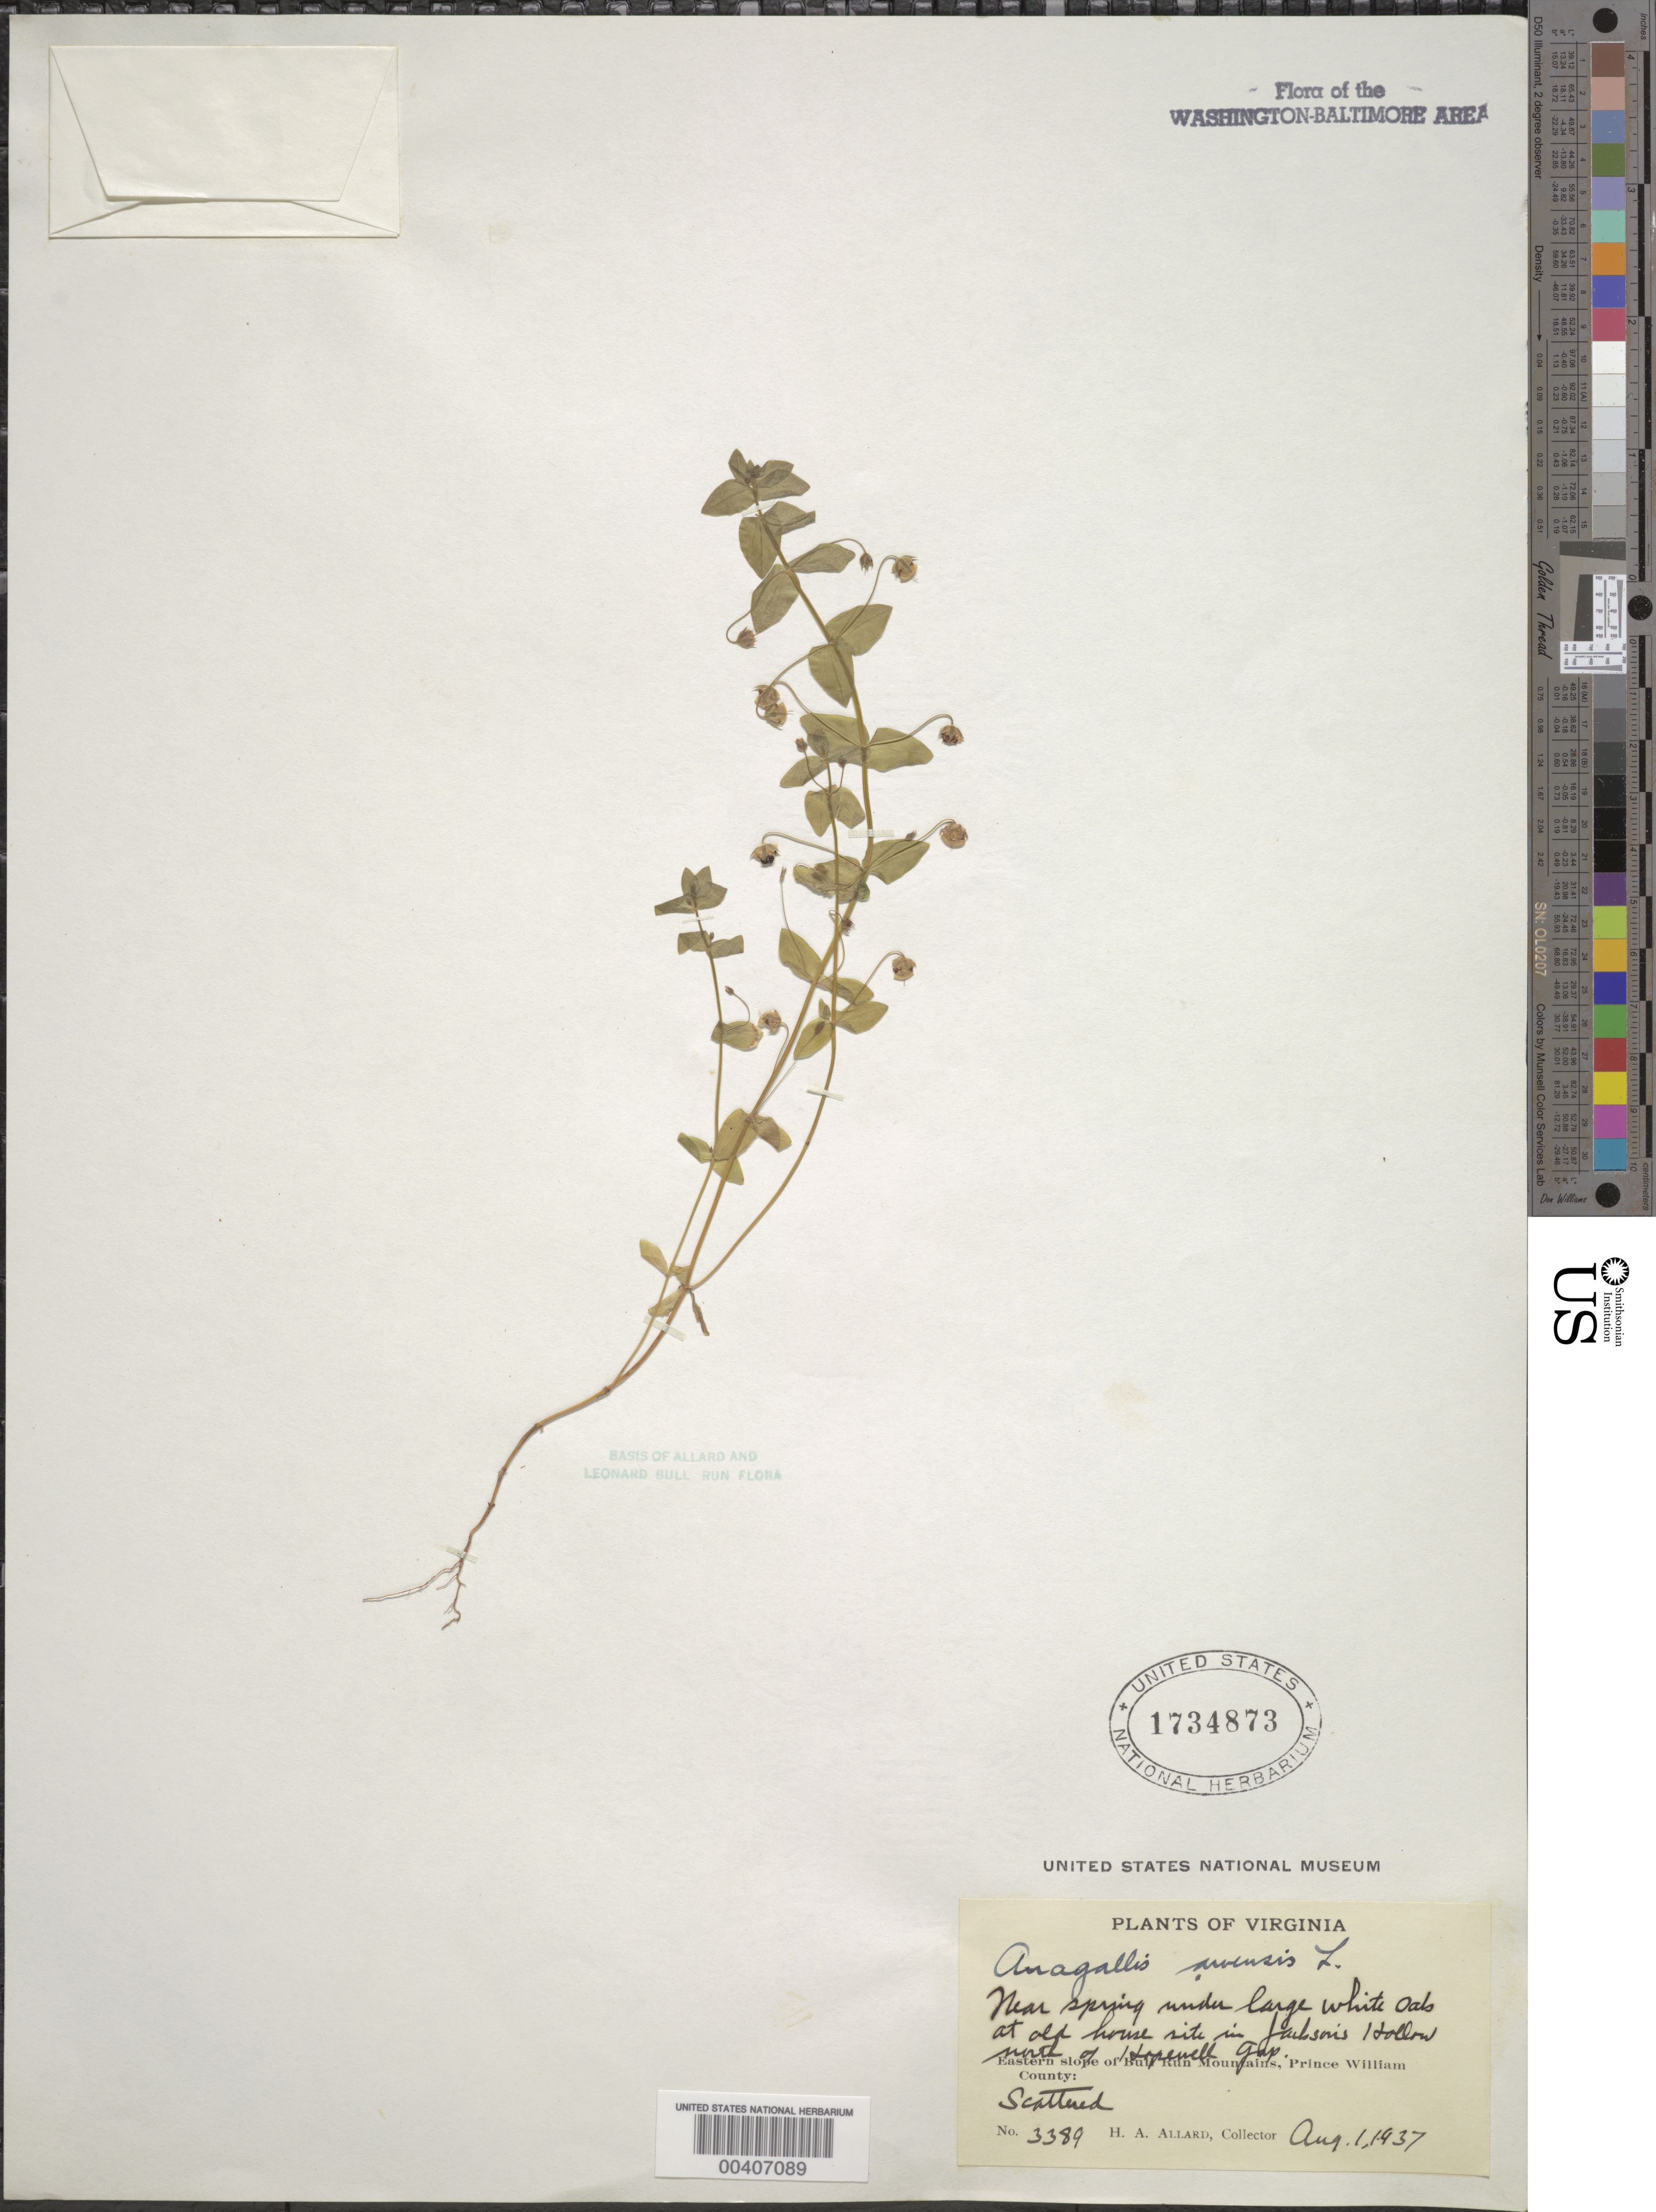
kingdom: Plantae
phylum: Tracheophyta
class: Magnoliopsida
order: Ericales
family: Primulaceae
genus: Anagallis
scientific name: Anagallis arvensis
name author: L.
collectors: H. A. Allard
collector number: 3389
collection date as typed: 01 Aug 1937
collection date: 1937-08-01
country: United States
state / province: Virginia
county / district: Prince William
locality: North of Hopewell Gap Jacksons Hollow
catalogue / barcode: US 1734873